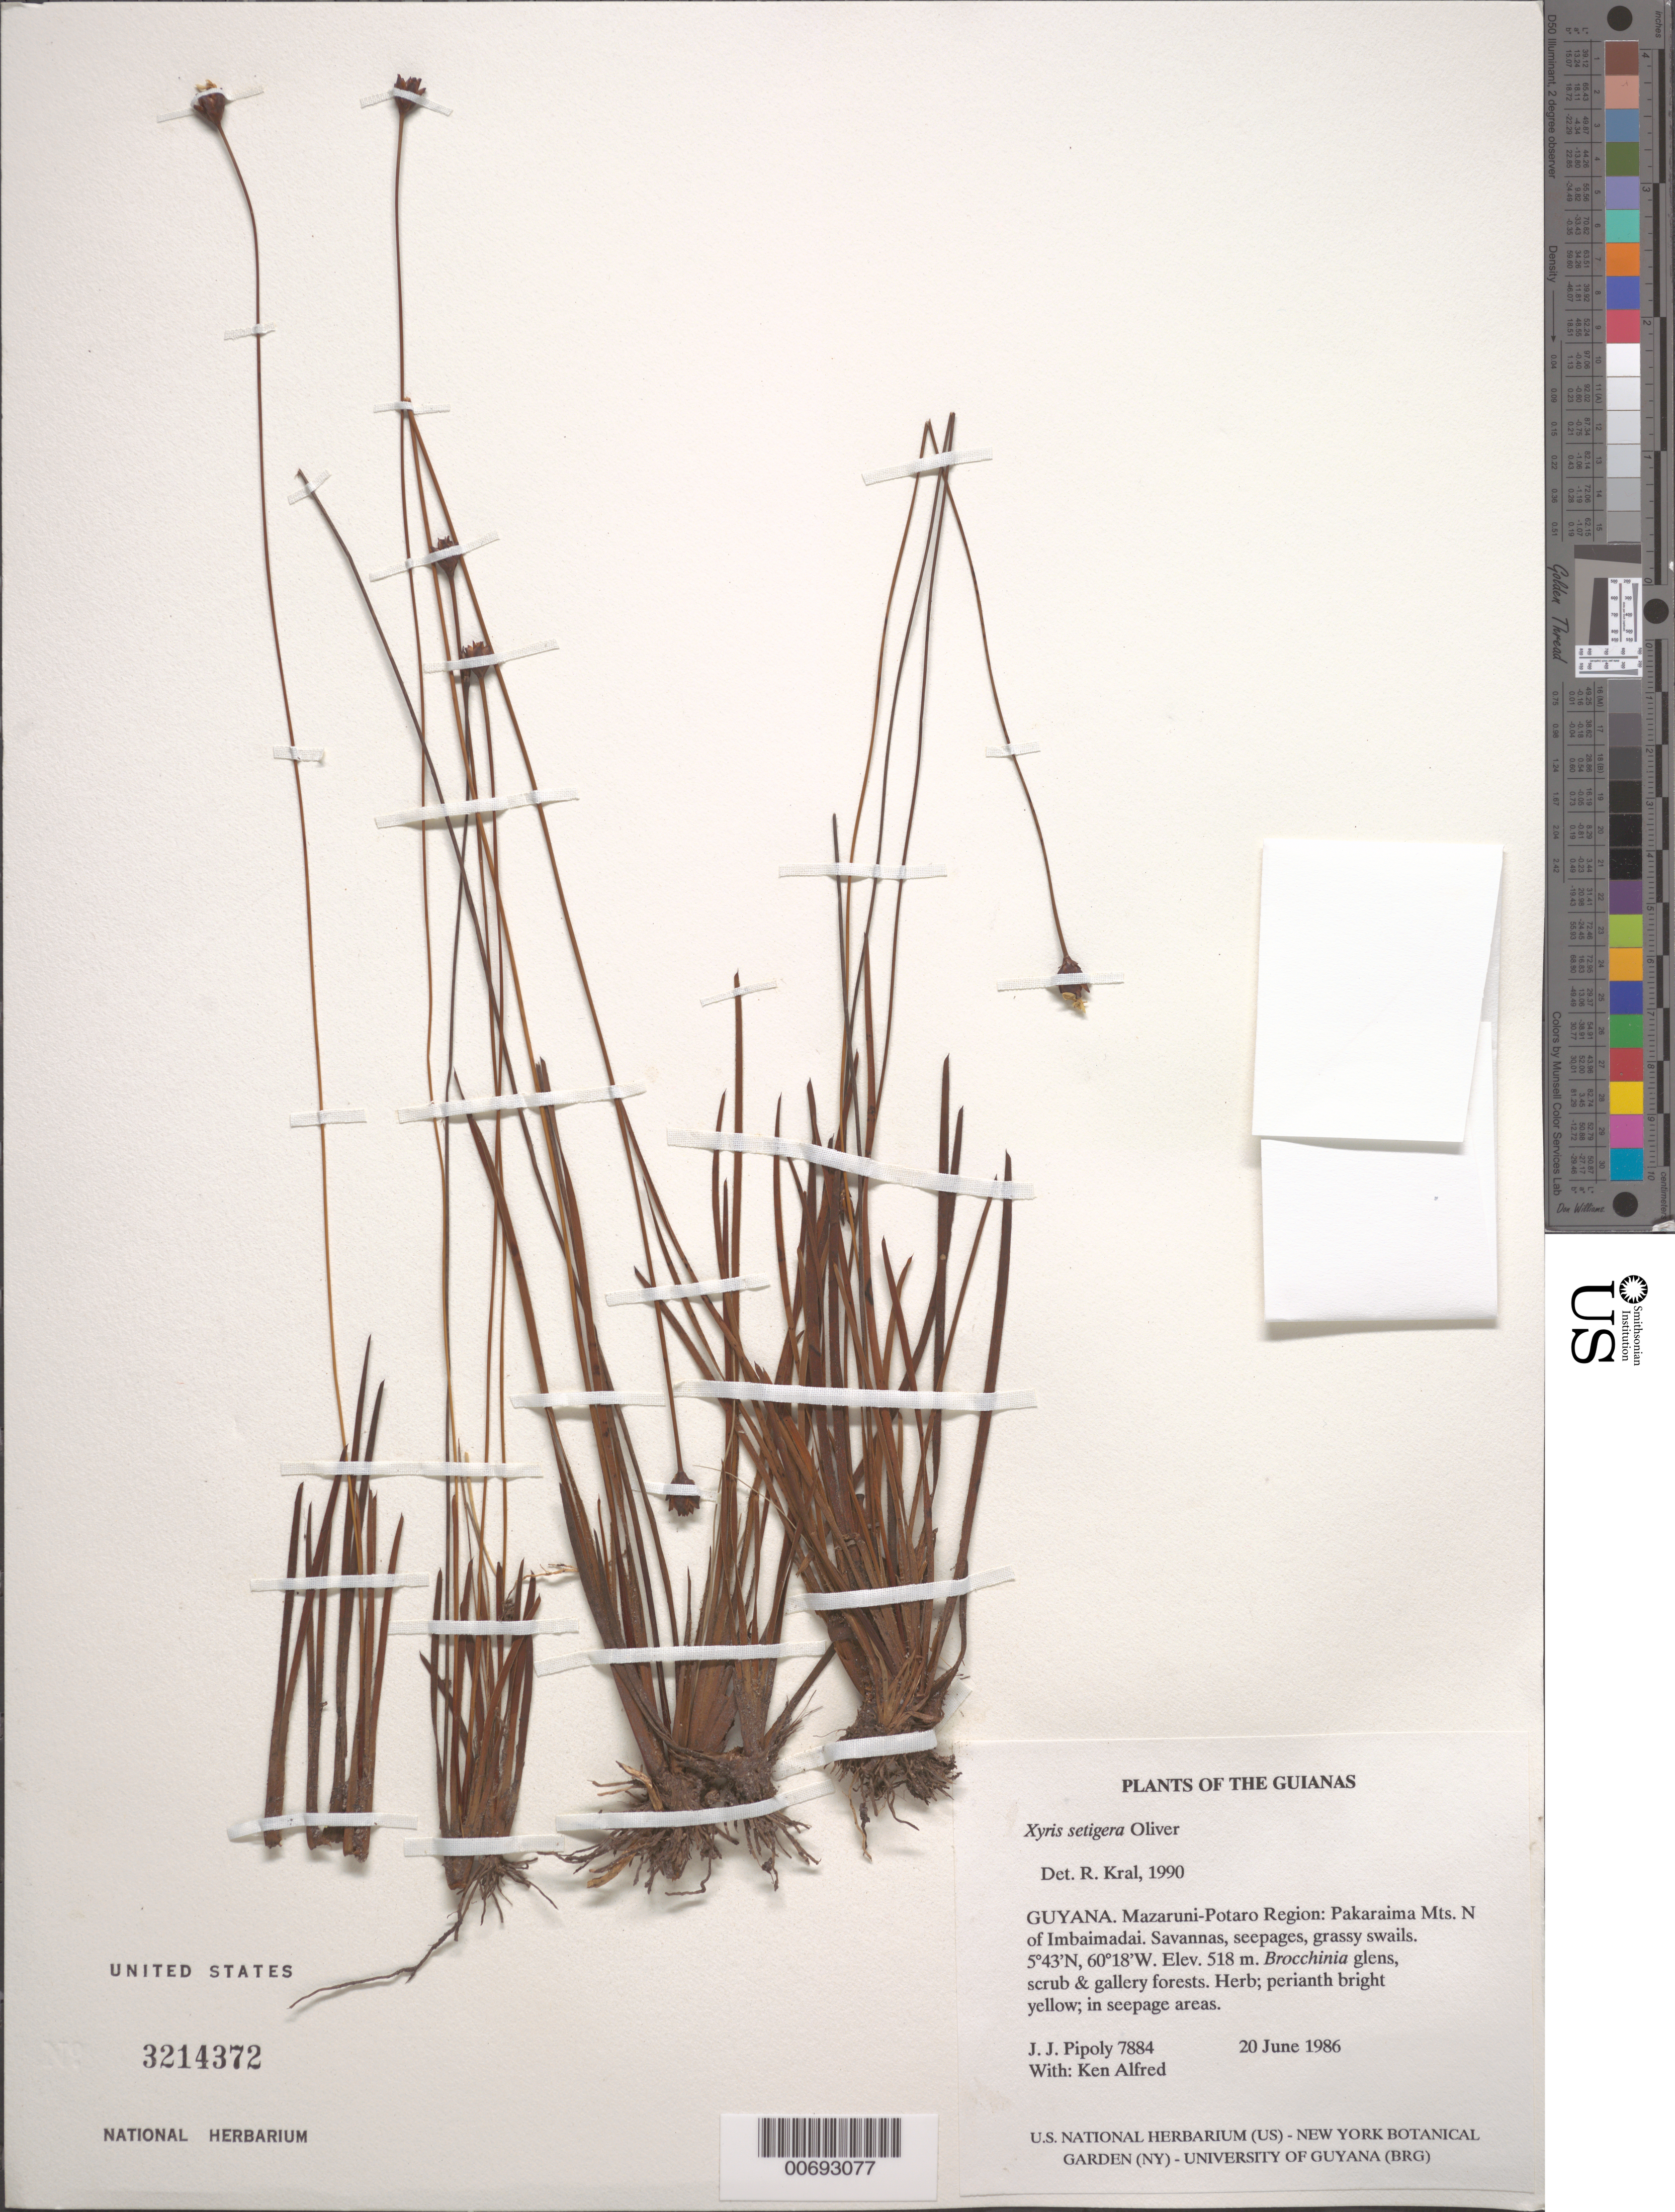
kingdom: Plantae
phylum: Tracheophyta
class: Liliopsida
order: Poales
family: Xyridaceae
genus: Xyris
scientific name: Xyris setigera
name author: Oliv.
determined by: Kral, Robert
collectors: J. J. Pipoly & K. Alfred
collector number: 7884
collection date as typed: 20 June 1986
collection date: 1986-06-20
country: Guyana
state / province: Cuyuni-Mazaruni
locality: Pakaraima Mts. N of Imbaimadai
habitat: Savannas, seepages, grassy swails, Brocchinia glens, scrub & gallery forests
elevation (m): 518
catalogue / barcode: US 3214372